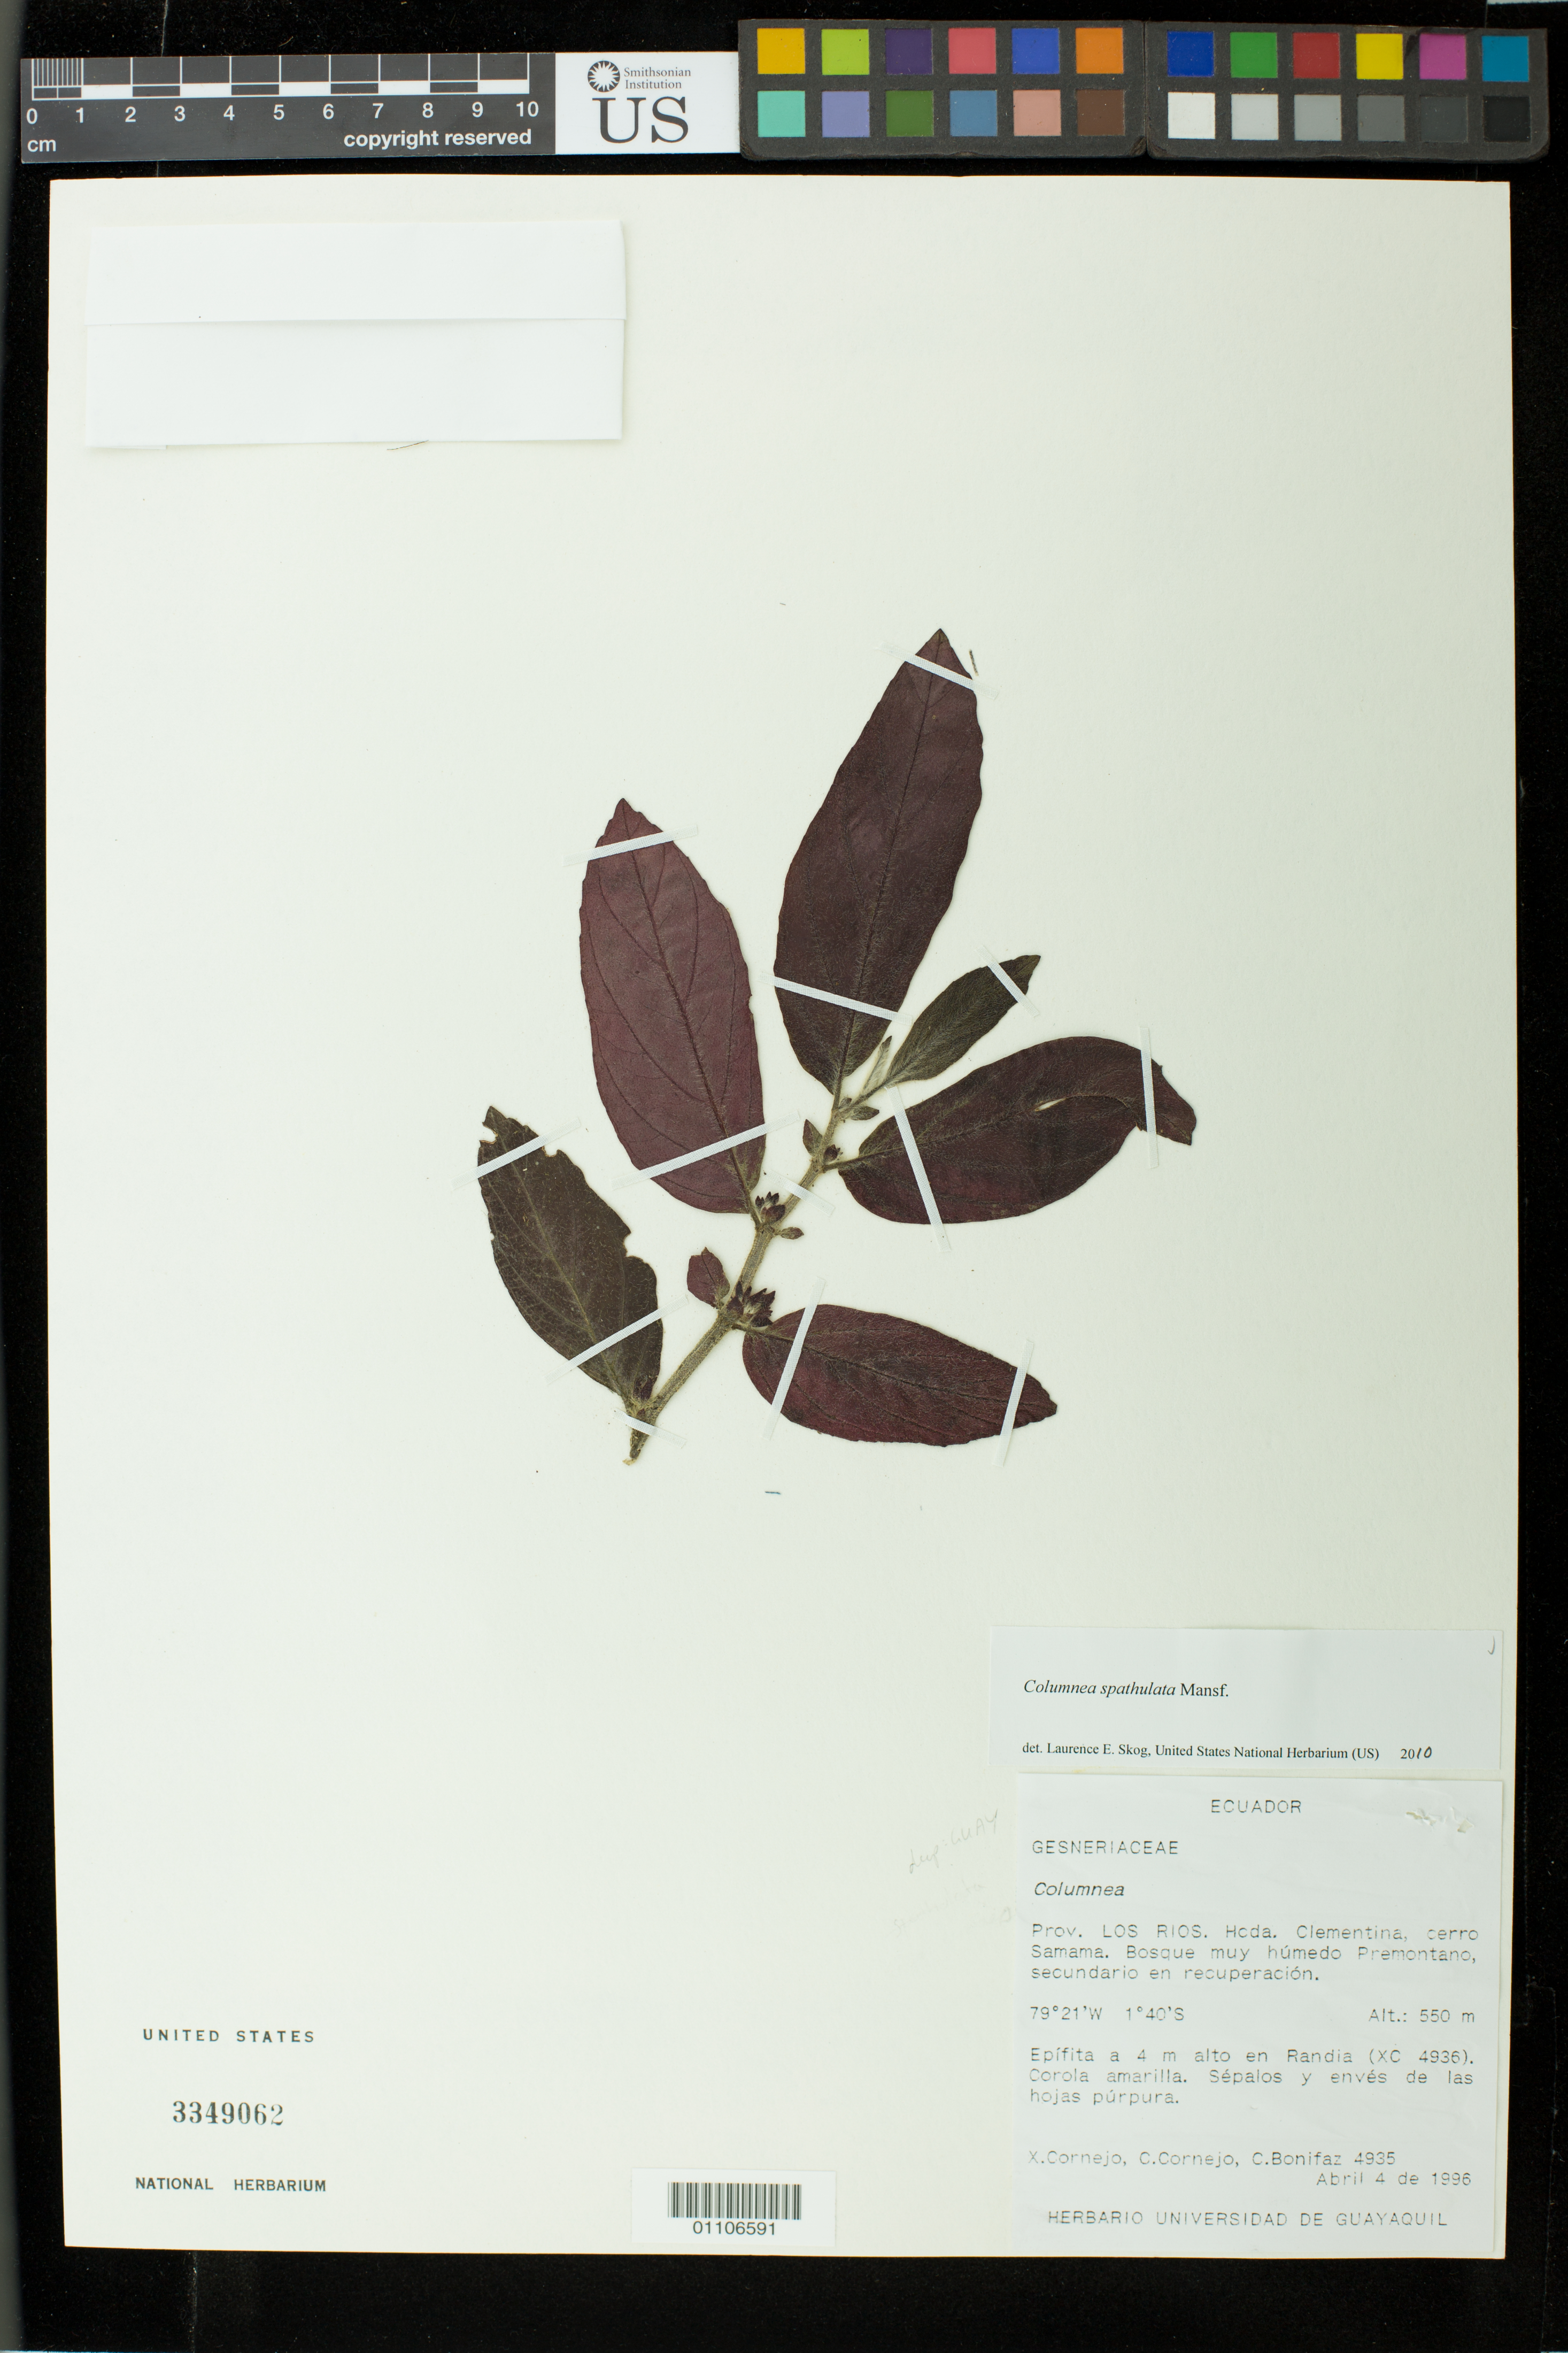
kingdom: Plantae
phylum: Tracheophyta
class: Magnoliopsida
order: Lamiales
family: Gesneriaceae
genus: Columnea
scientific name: Columnea spathulata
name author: Mansf.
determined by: Skog, Laurence E.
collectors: X. F. Cornejo, C. Cornejo & C. Bonifaz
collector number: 4935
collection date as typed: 04 Apr 1996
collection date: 1996-04-04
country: Ecuador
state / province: Los Ríos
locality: Hcda. Clementina, cerro Samama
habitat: Bosque muy húmedo premontano, secundario en recuperación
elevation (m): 550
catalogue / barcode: US 3349062